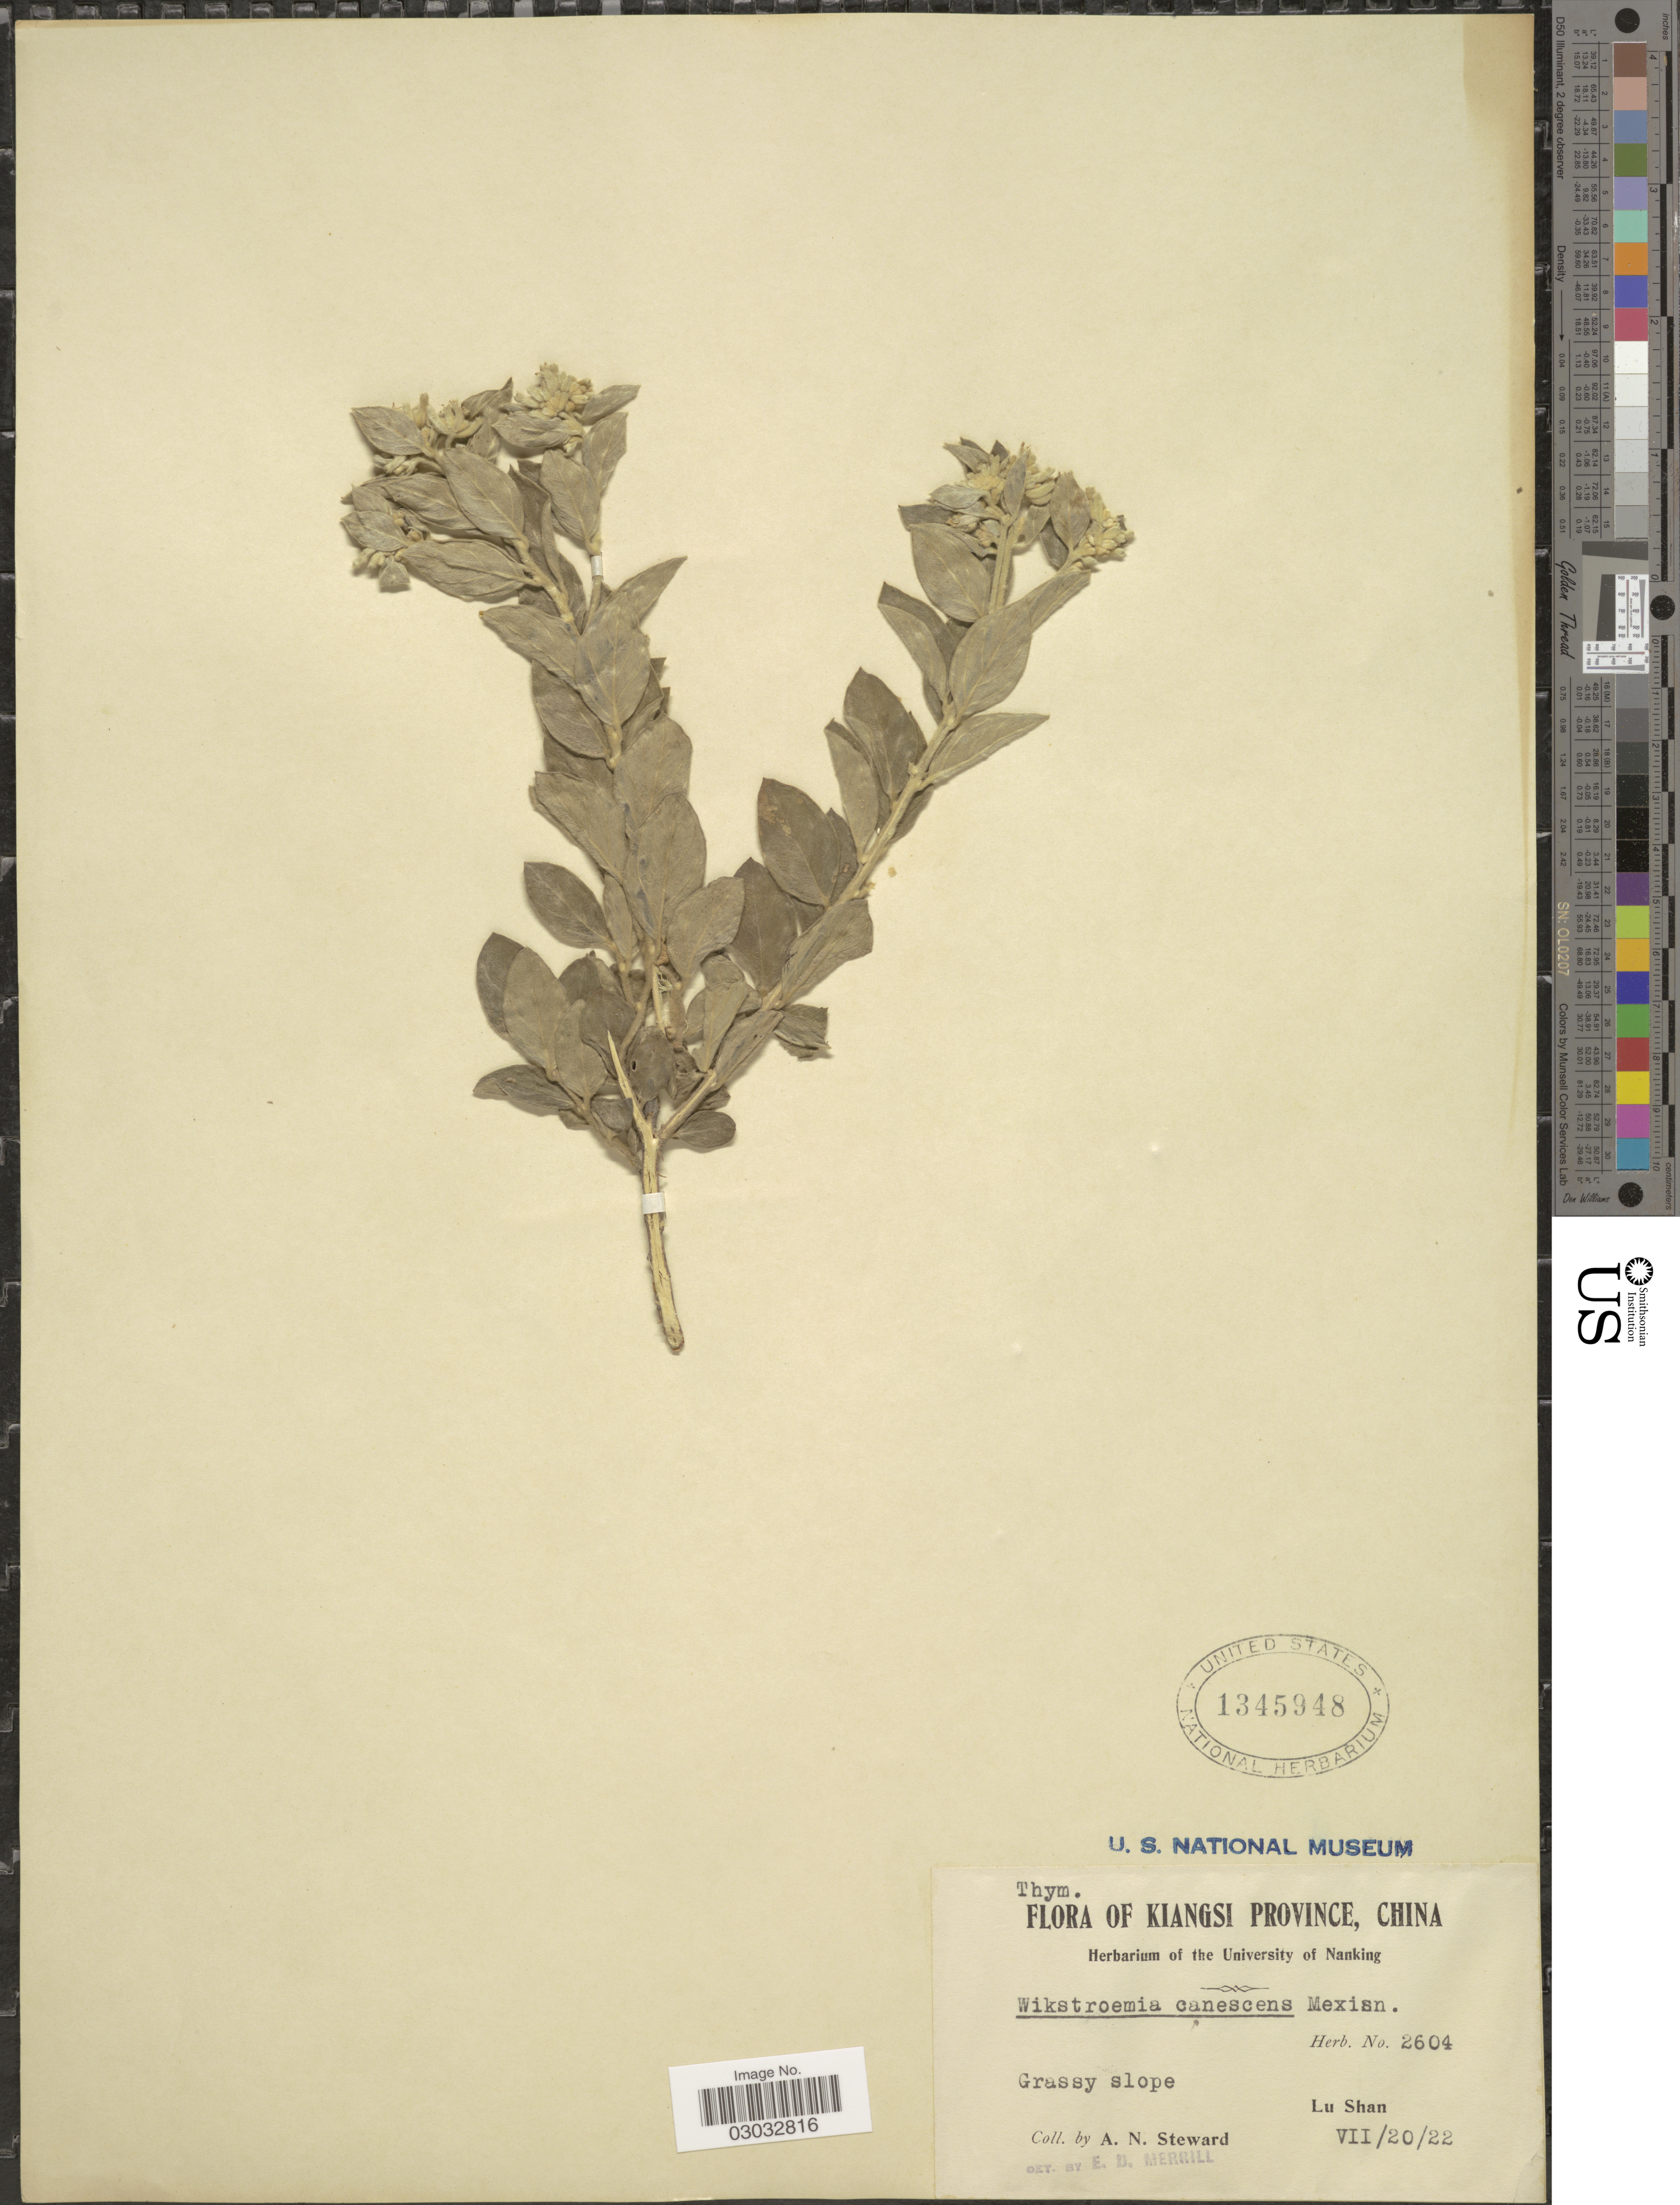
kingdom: Plantae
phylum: Tracheophyta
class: Magnoliopsida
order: Malvales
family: Thymelaeaceae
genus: Wikstroemia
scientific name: Wikstroemia canescens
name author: Meisn.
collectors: A. N. Steward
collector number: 2604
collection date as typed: Transcribed d/m/y: 20/7/22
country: China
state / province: Jiangxi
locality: Kiangsi Province, Grassy slope, Lu Shan.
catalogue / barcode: US 1345948